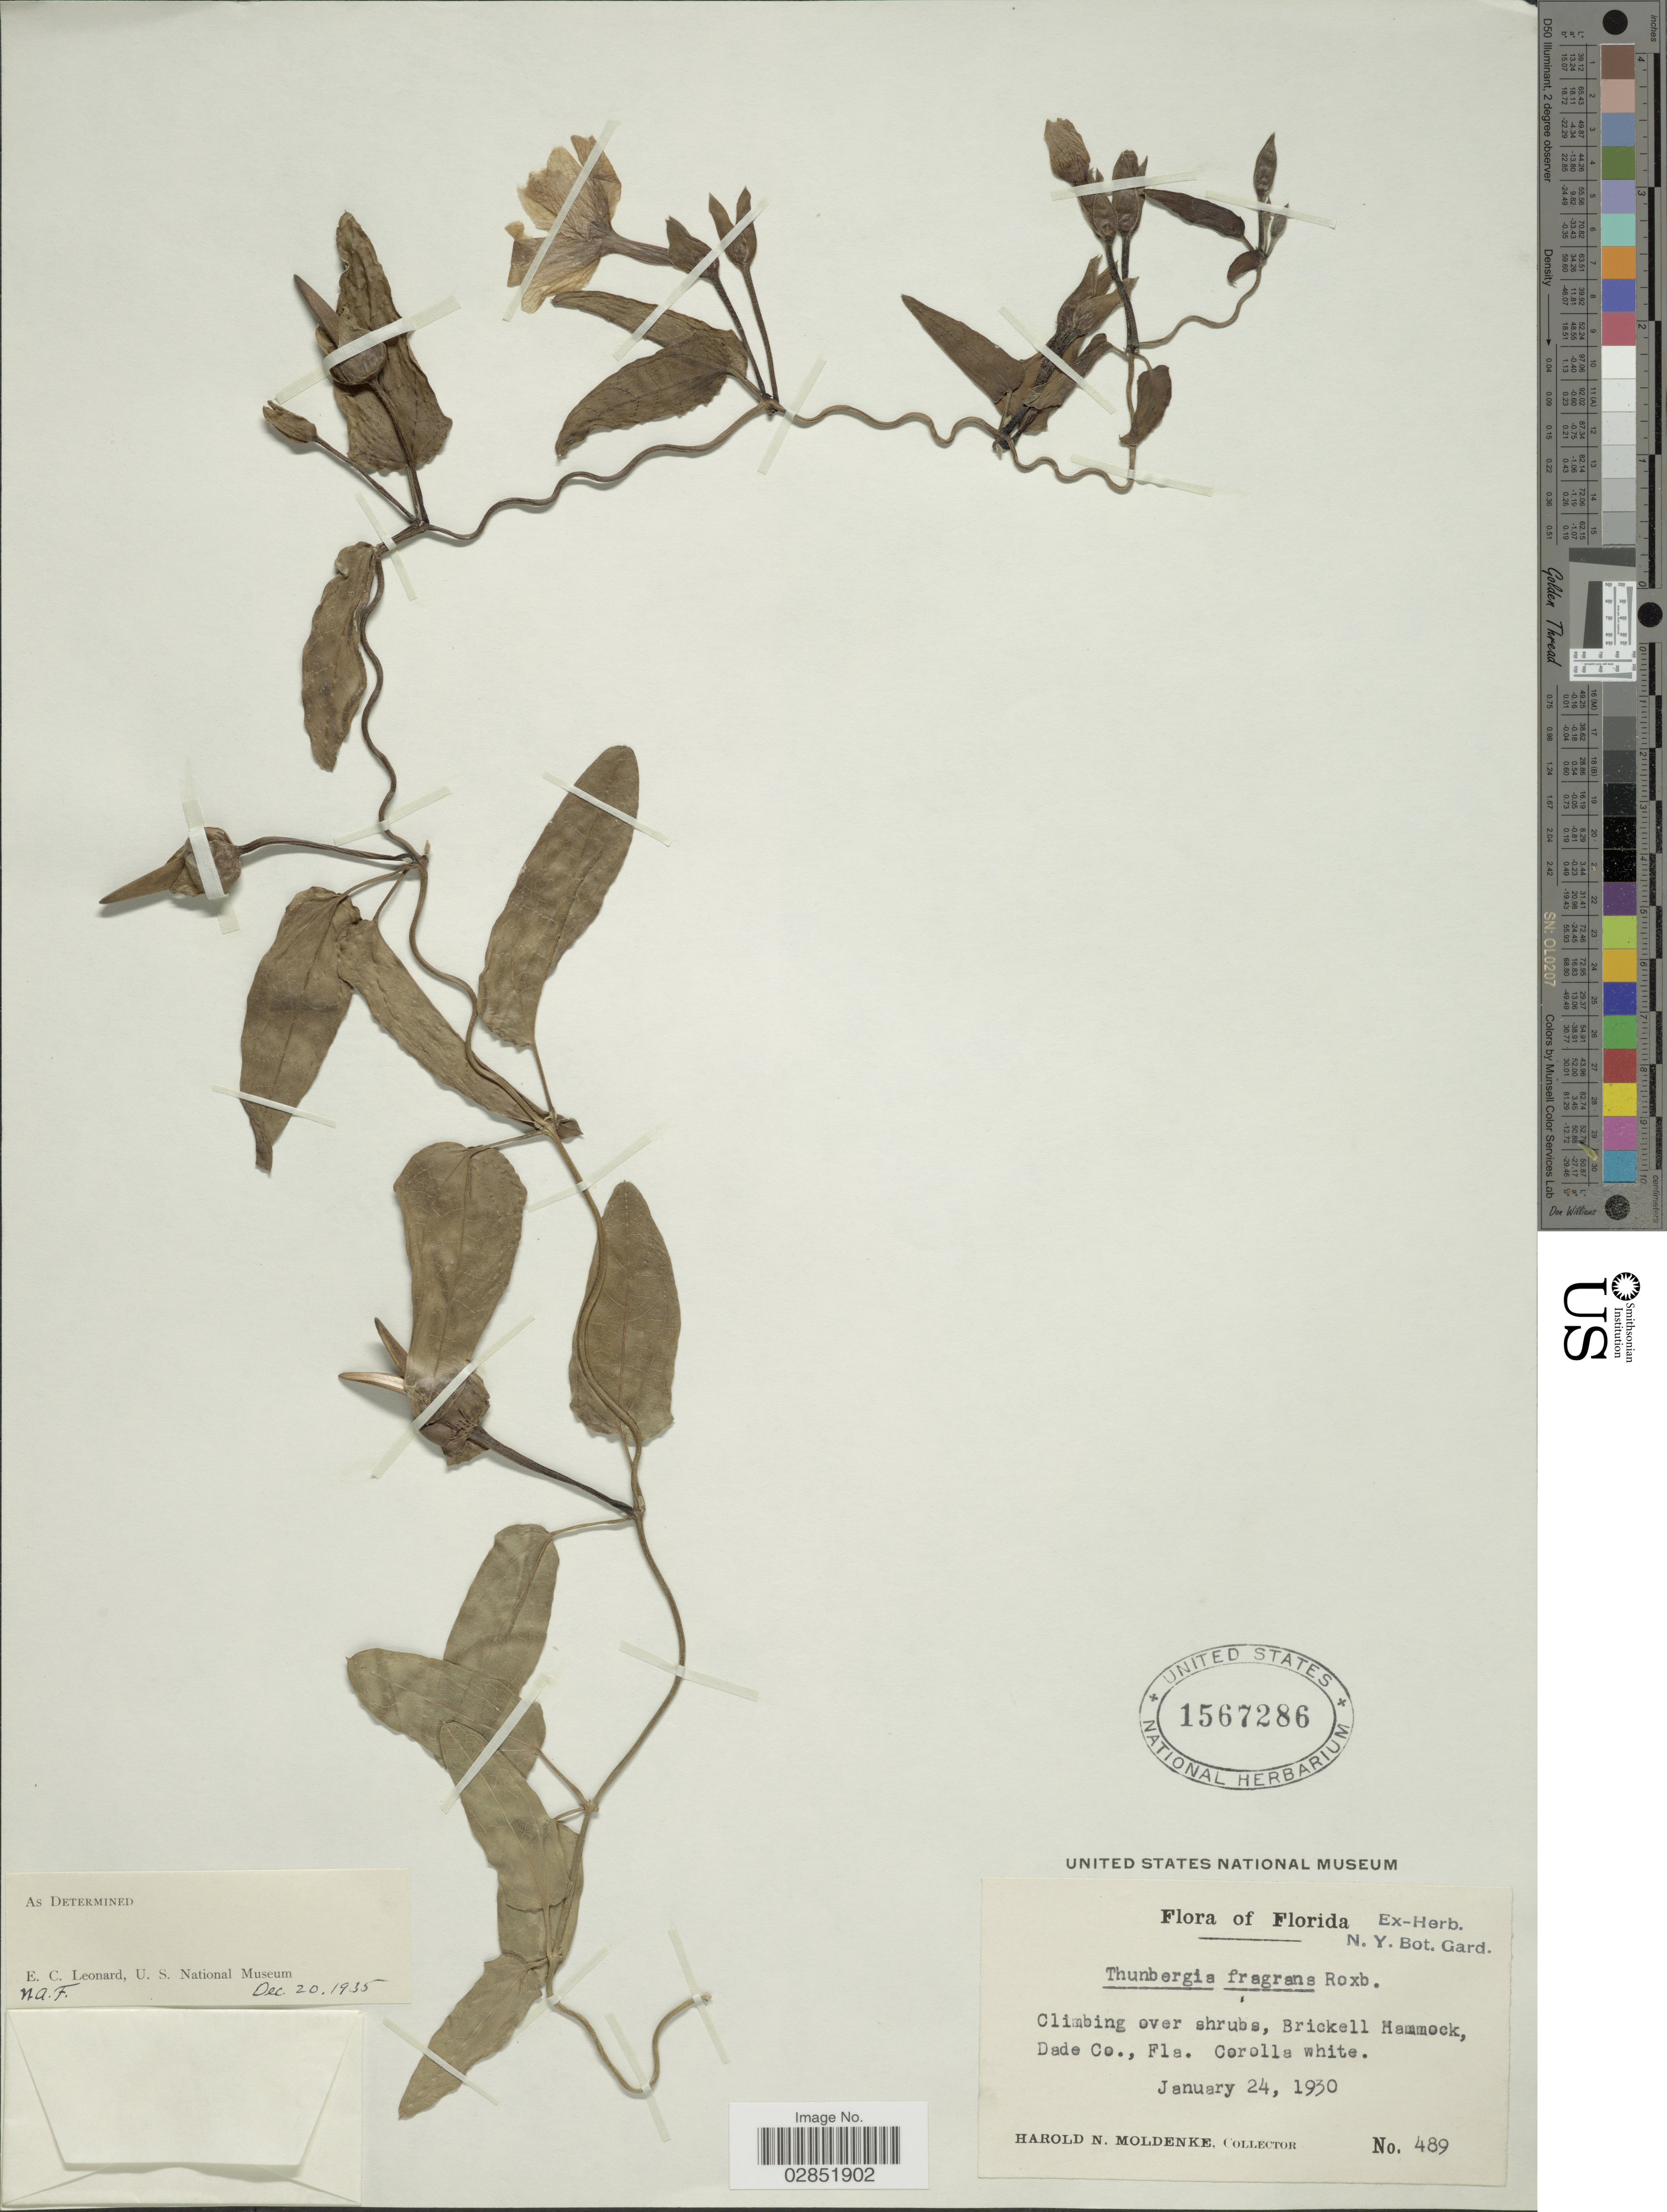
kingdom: Plantae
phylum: Tracheophyta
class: Magnoliopsida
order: Lamiales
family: Acanthaceae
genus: Thunbergia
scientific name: Thunbergia fragrans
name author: Roxb.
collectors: H. N. Moldenke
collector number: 489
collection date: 1930-01-24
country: United States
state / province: Florida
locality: Brickell Hammock, Dade Co.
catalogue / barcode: US 1567286